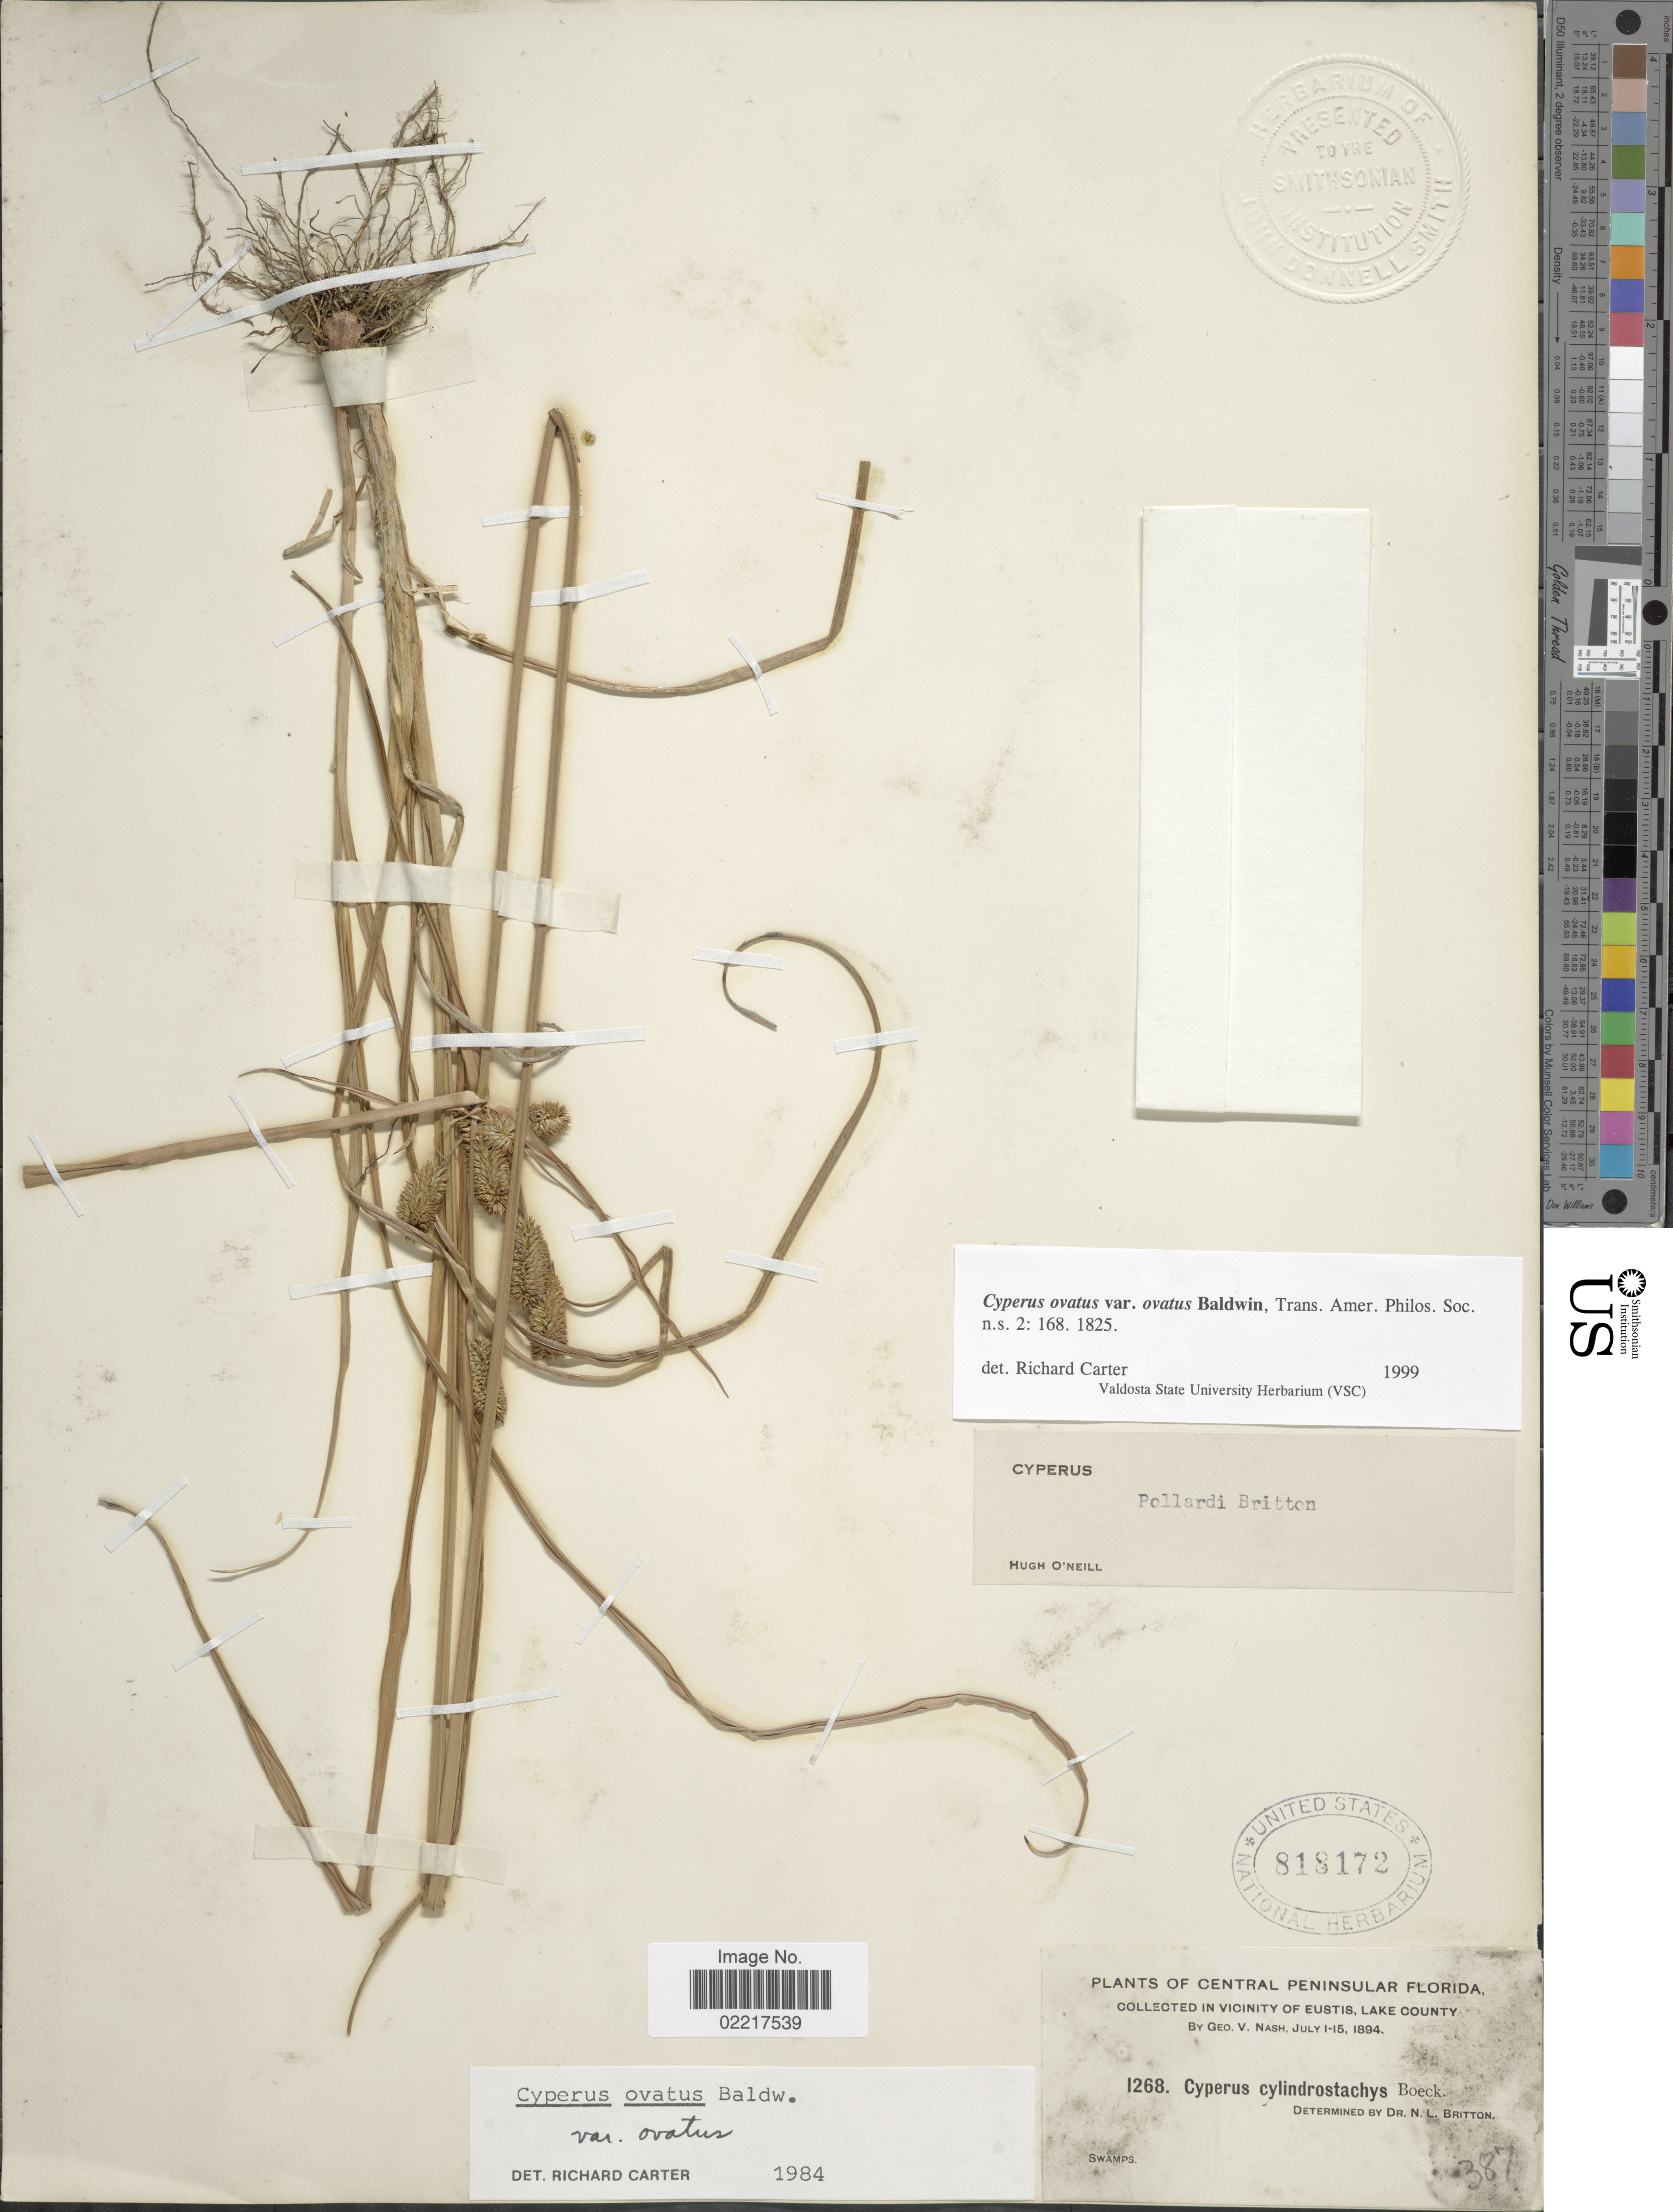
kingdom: Plantae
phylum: Tracheophyta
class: Liliopsida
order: Poales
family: Cyperaceae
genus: Cyperus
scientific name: Cyperus ovatus var. ovatus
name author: Baldwin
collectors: G. V. Nash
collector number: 1268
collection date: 1894-07-01/1894-07-15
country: United States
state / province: Florida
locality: Central Peninsular Florida, in Vicinity of Eustis, lake County, Swamps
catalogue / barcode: US 818172